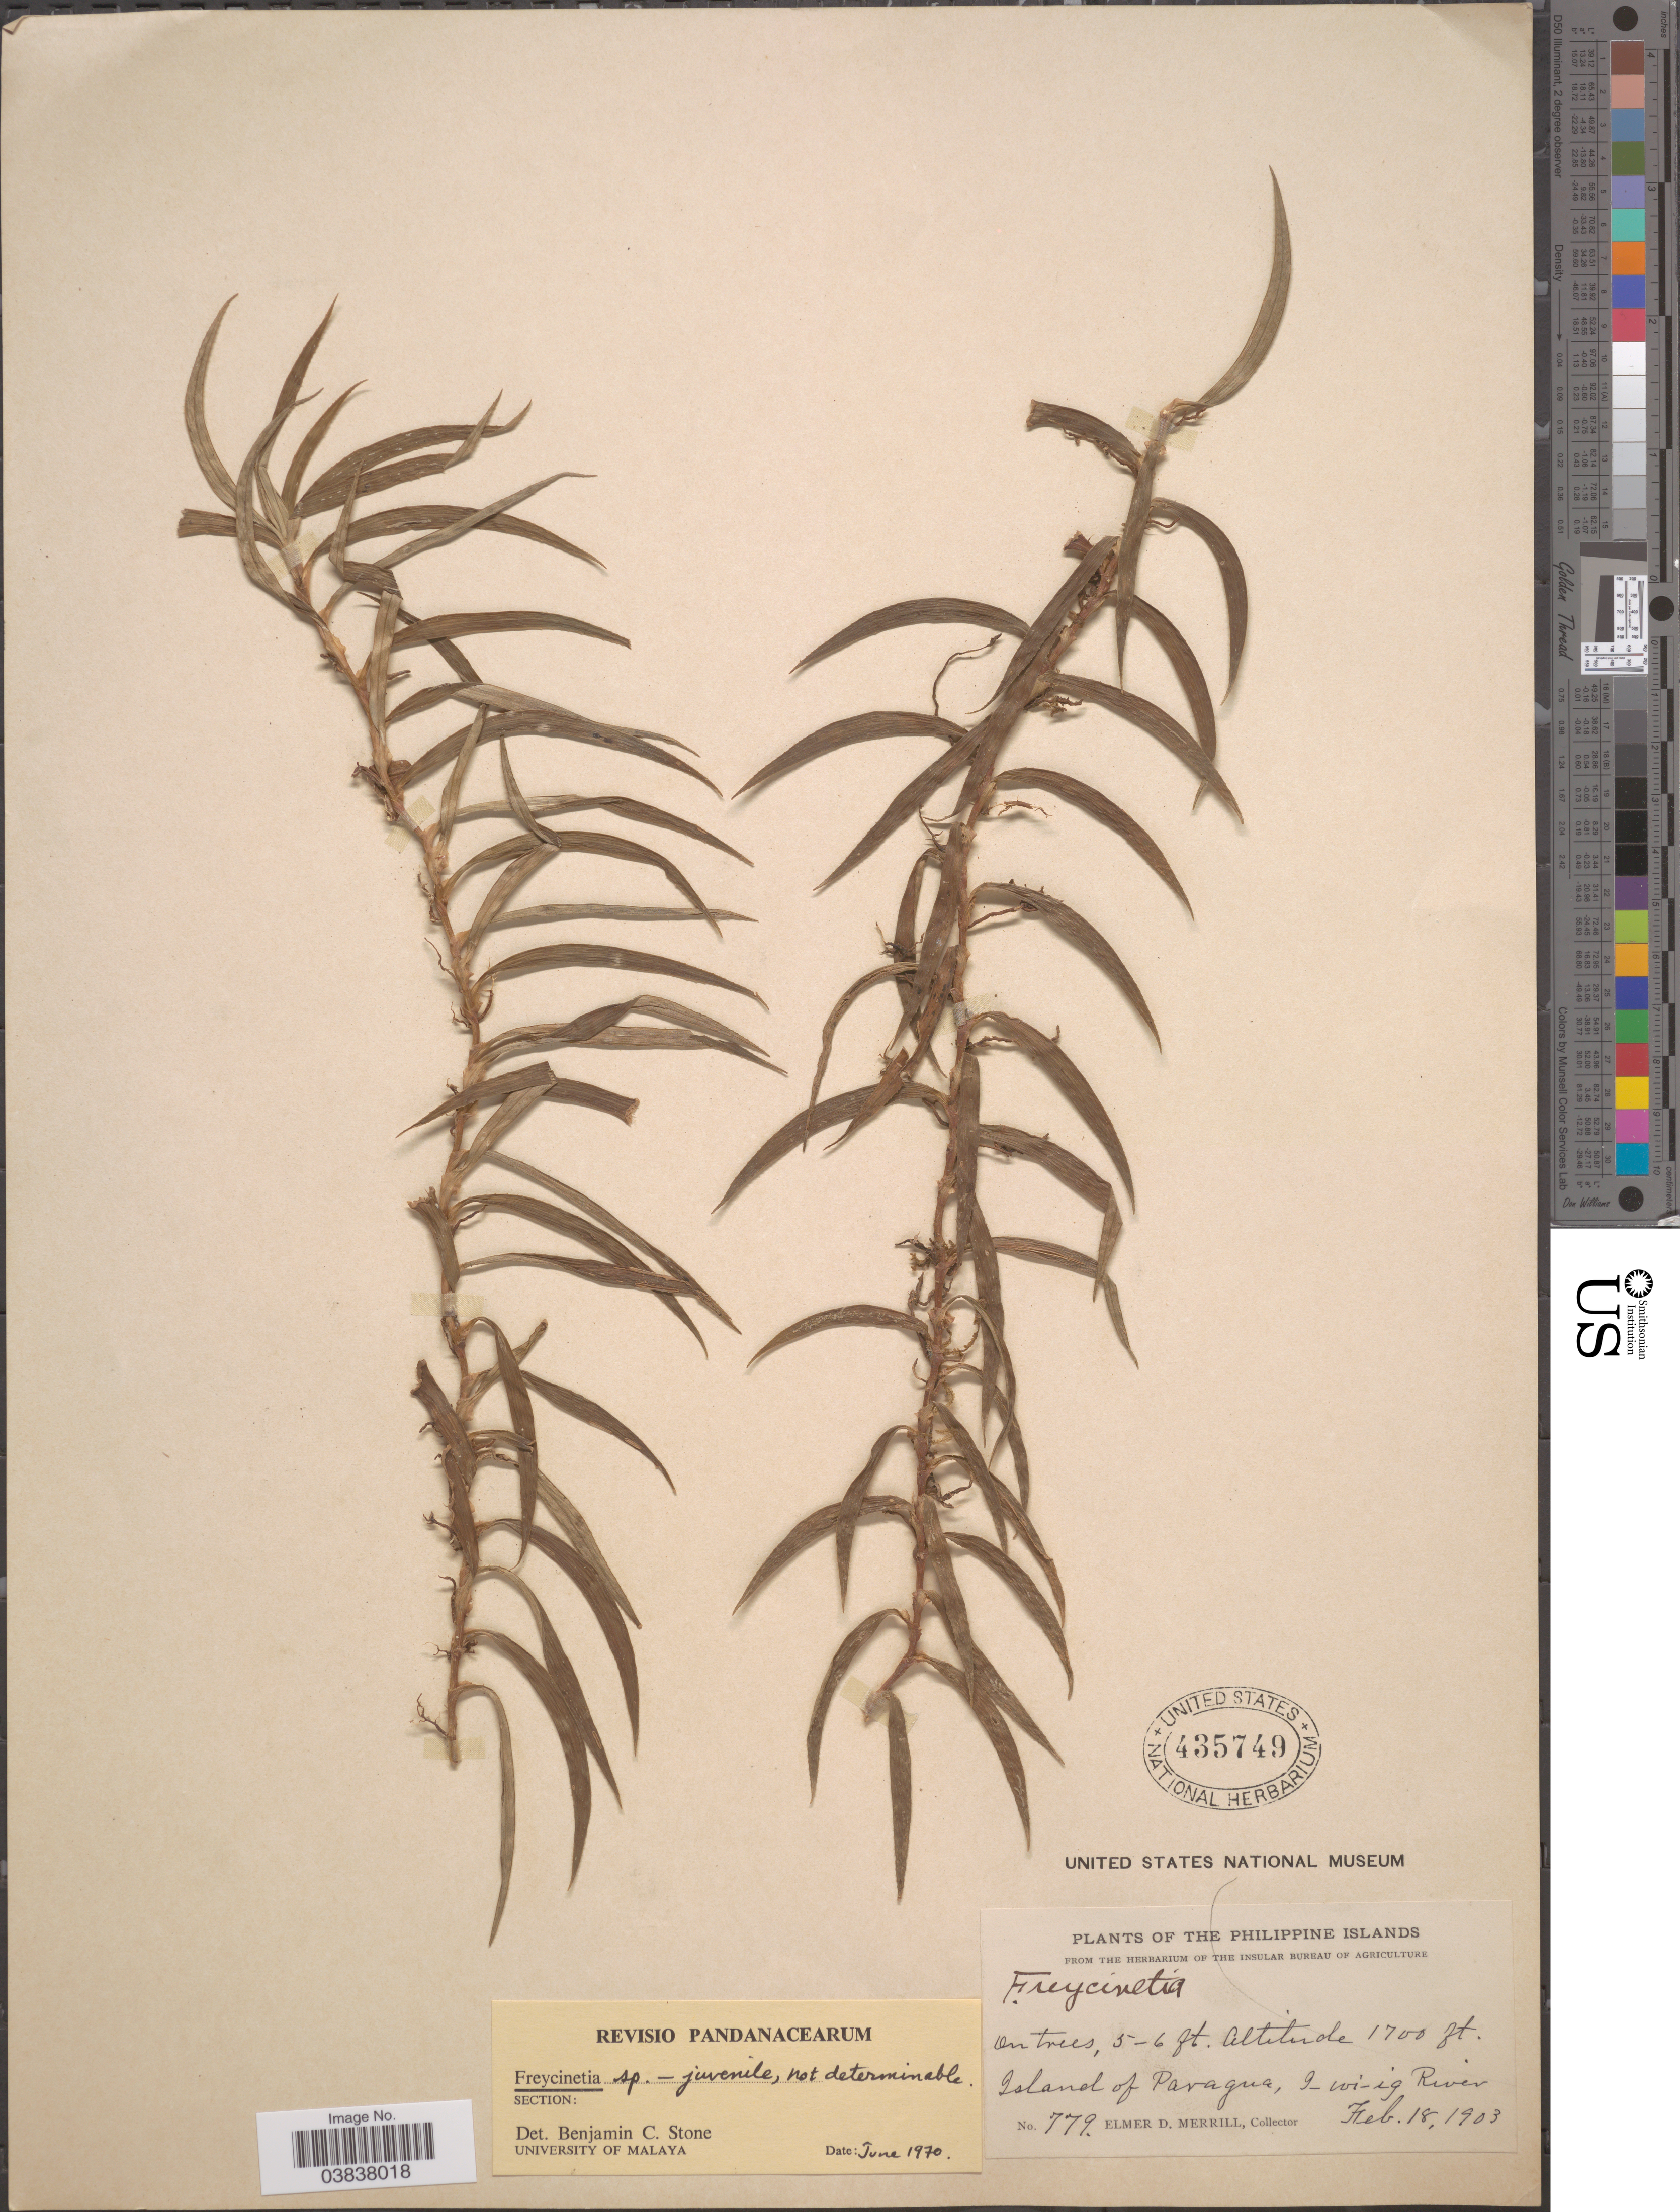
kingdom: Plantae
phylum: Tracheophyta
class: Liliopsida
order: Pandanales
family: Pandanaceae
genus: Freycinetia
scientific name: Freycinetia sp.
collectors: E. D. Merrill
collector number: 779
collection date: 1903-02-18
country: Philippines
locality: The Philippine Islands. Island of Paragua, I-wi-ig River.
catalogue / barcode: US 435749